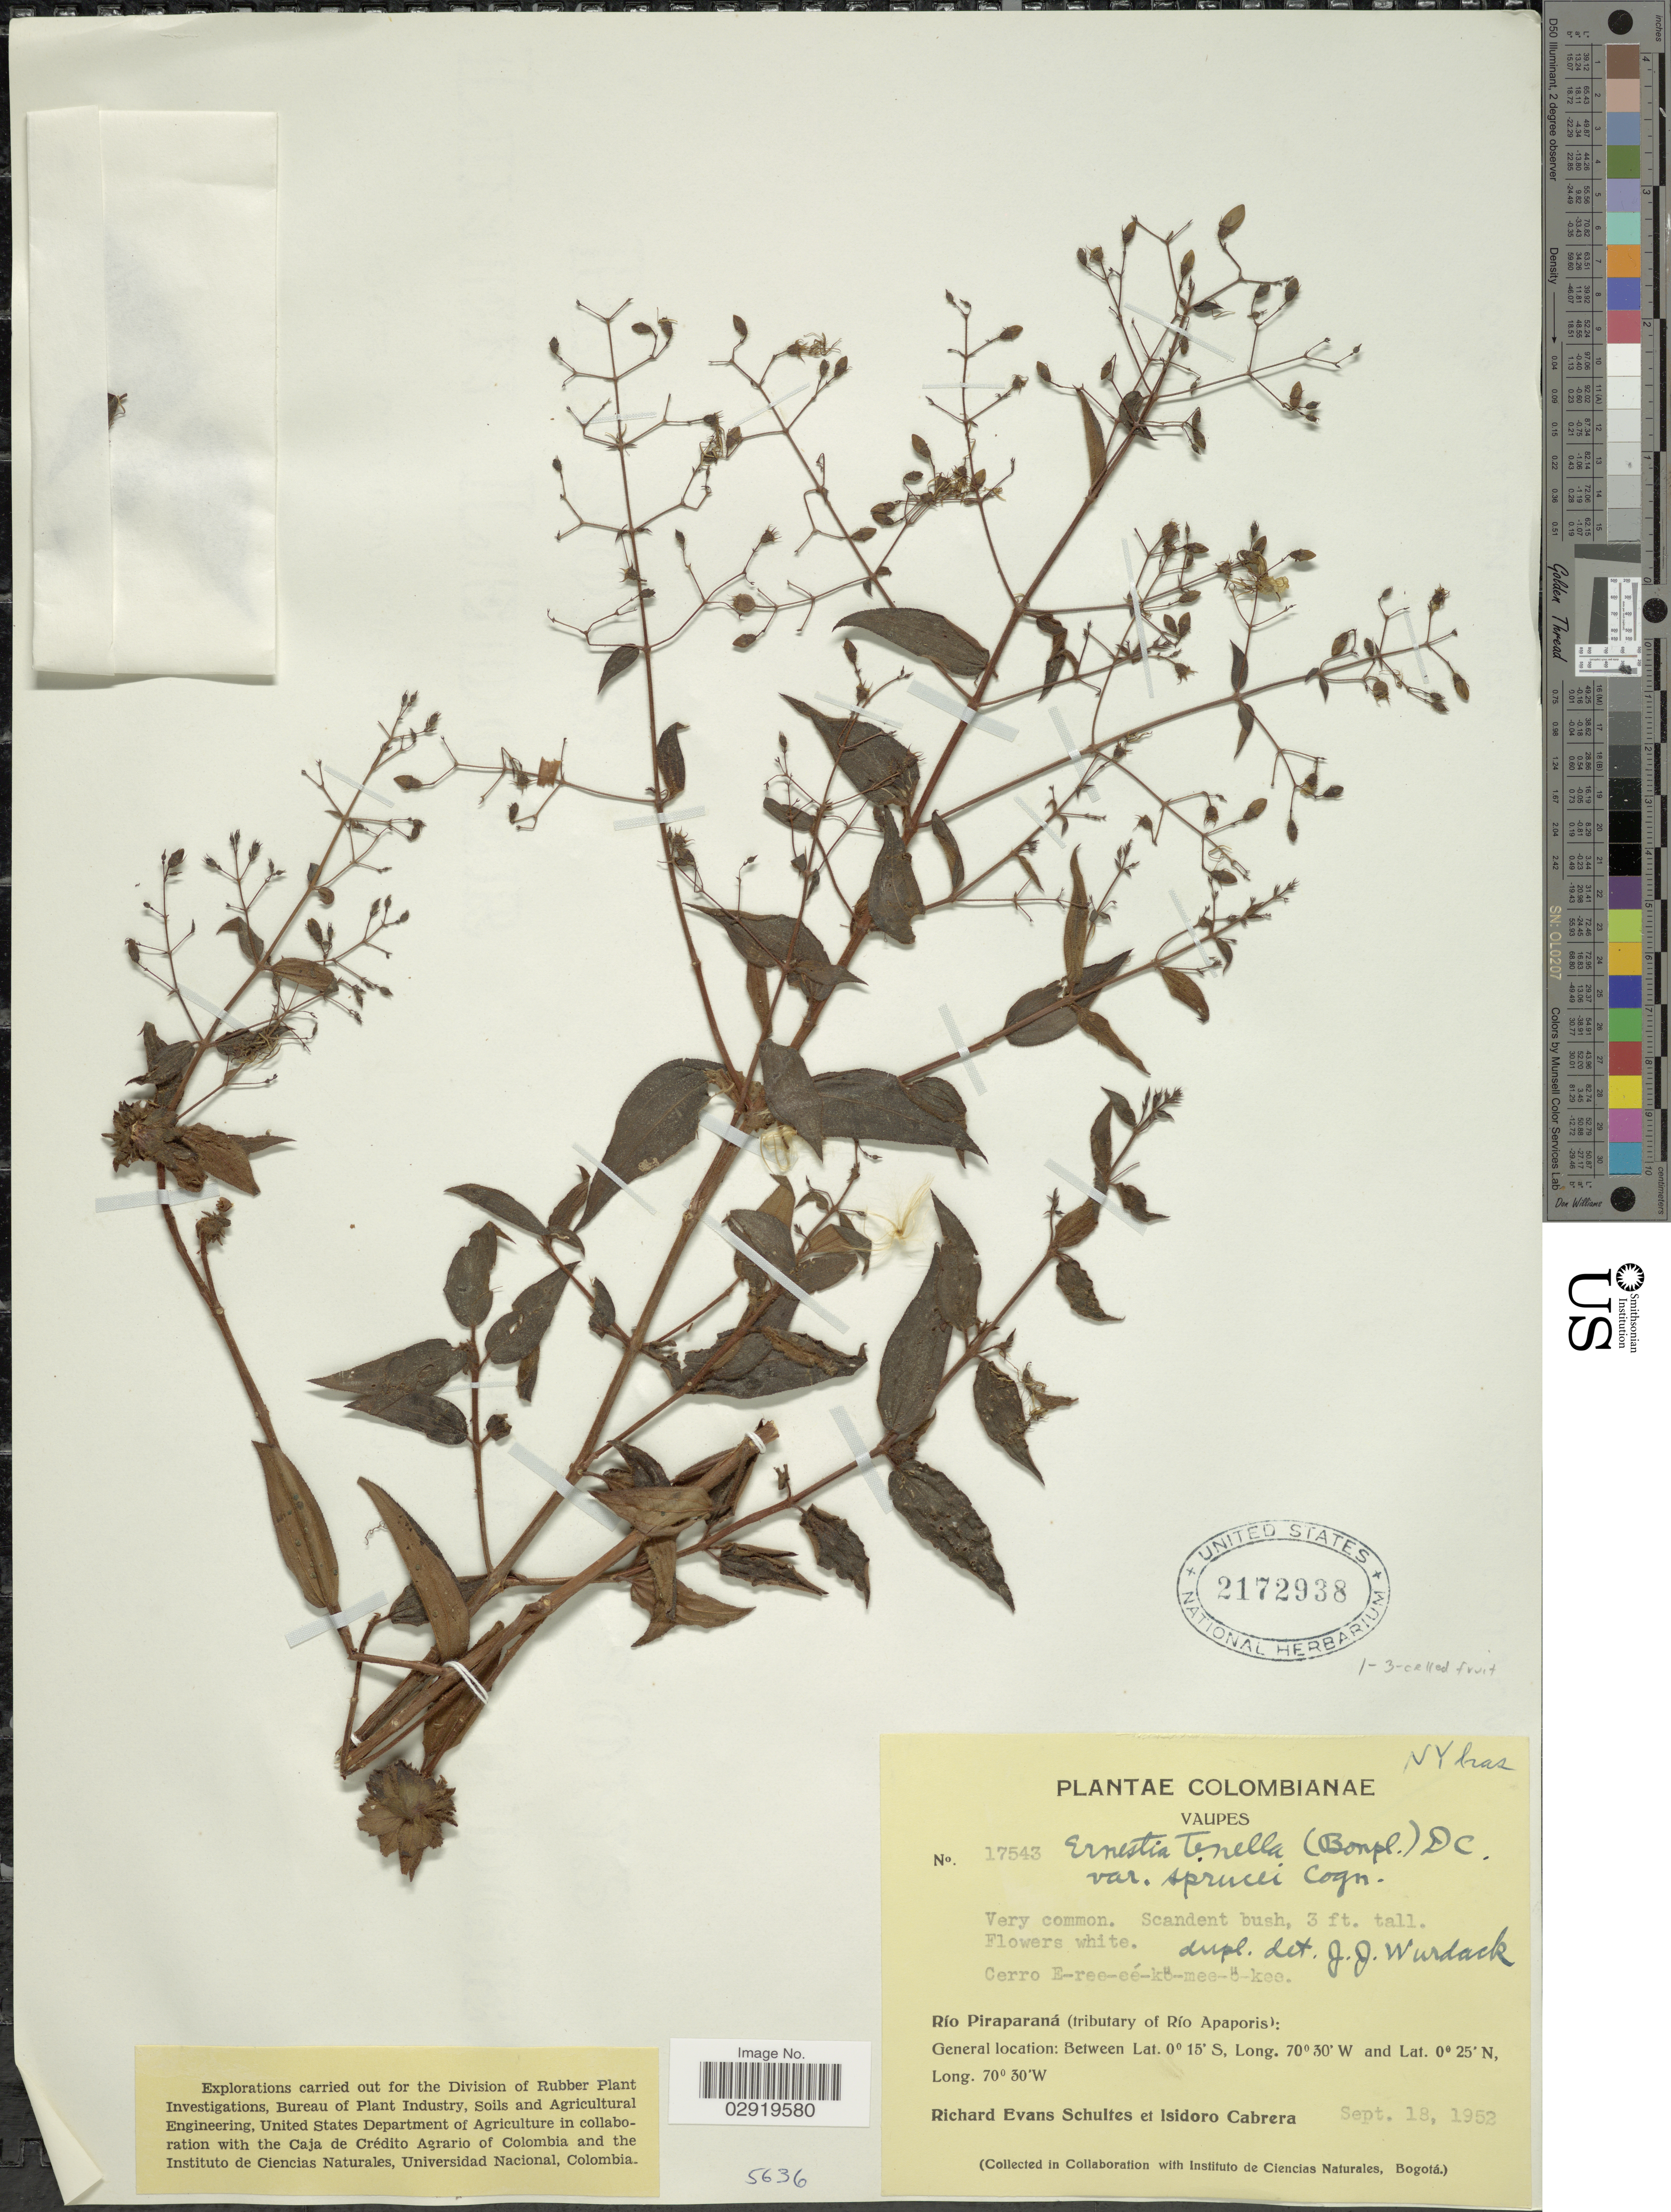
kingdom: Plantae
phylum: Tracheophyta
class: Magnoliopsida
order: Myrtales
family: Melastomataceae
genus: Ernestia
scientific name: Ernestia tenella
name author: (Bonpl.) DC.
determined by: Nunes da Silva, Diego, (RB), Jardim Botanico do Rio de Janeiro - Herbario (BRAZIL)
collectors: R. E. Schultes & I. Cabrera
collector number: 17543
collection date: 1952-09-18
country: Colombia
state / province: Vaupés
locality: Río Piraparaná (tributary of Río Apaporis).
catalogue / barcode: US 2172938